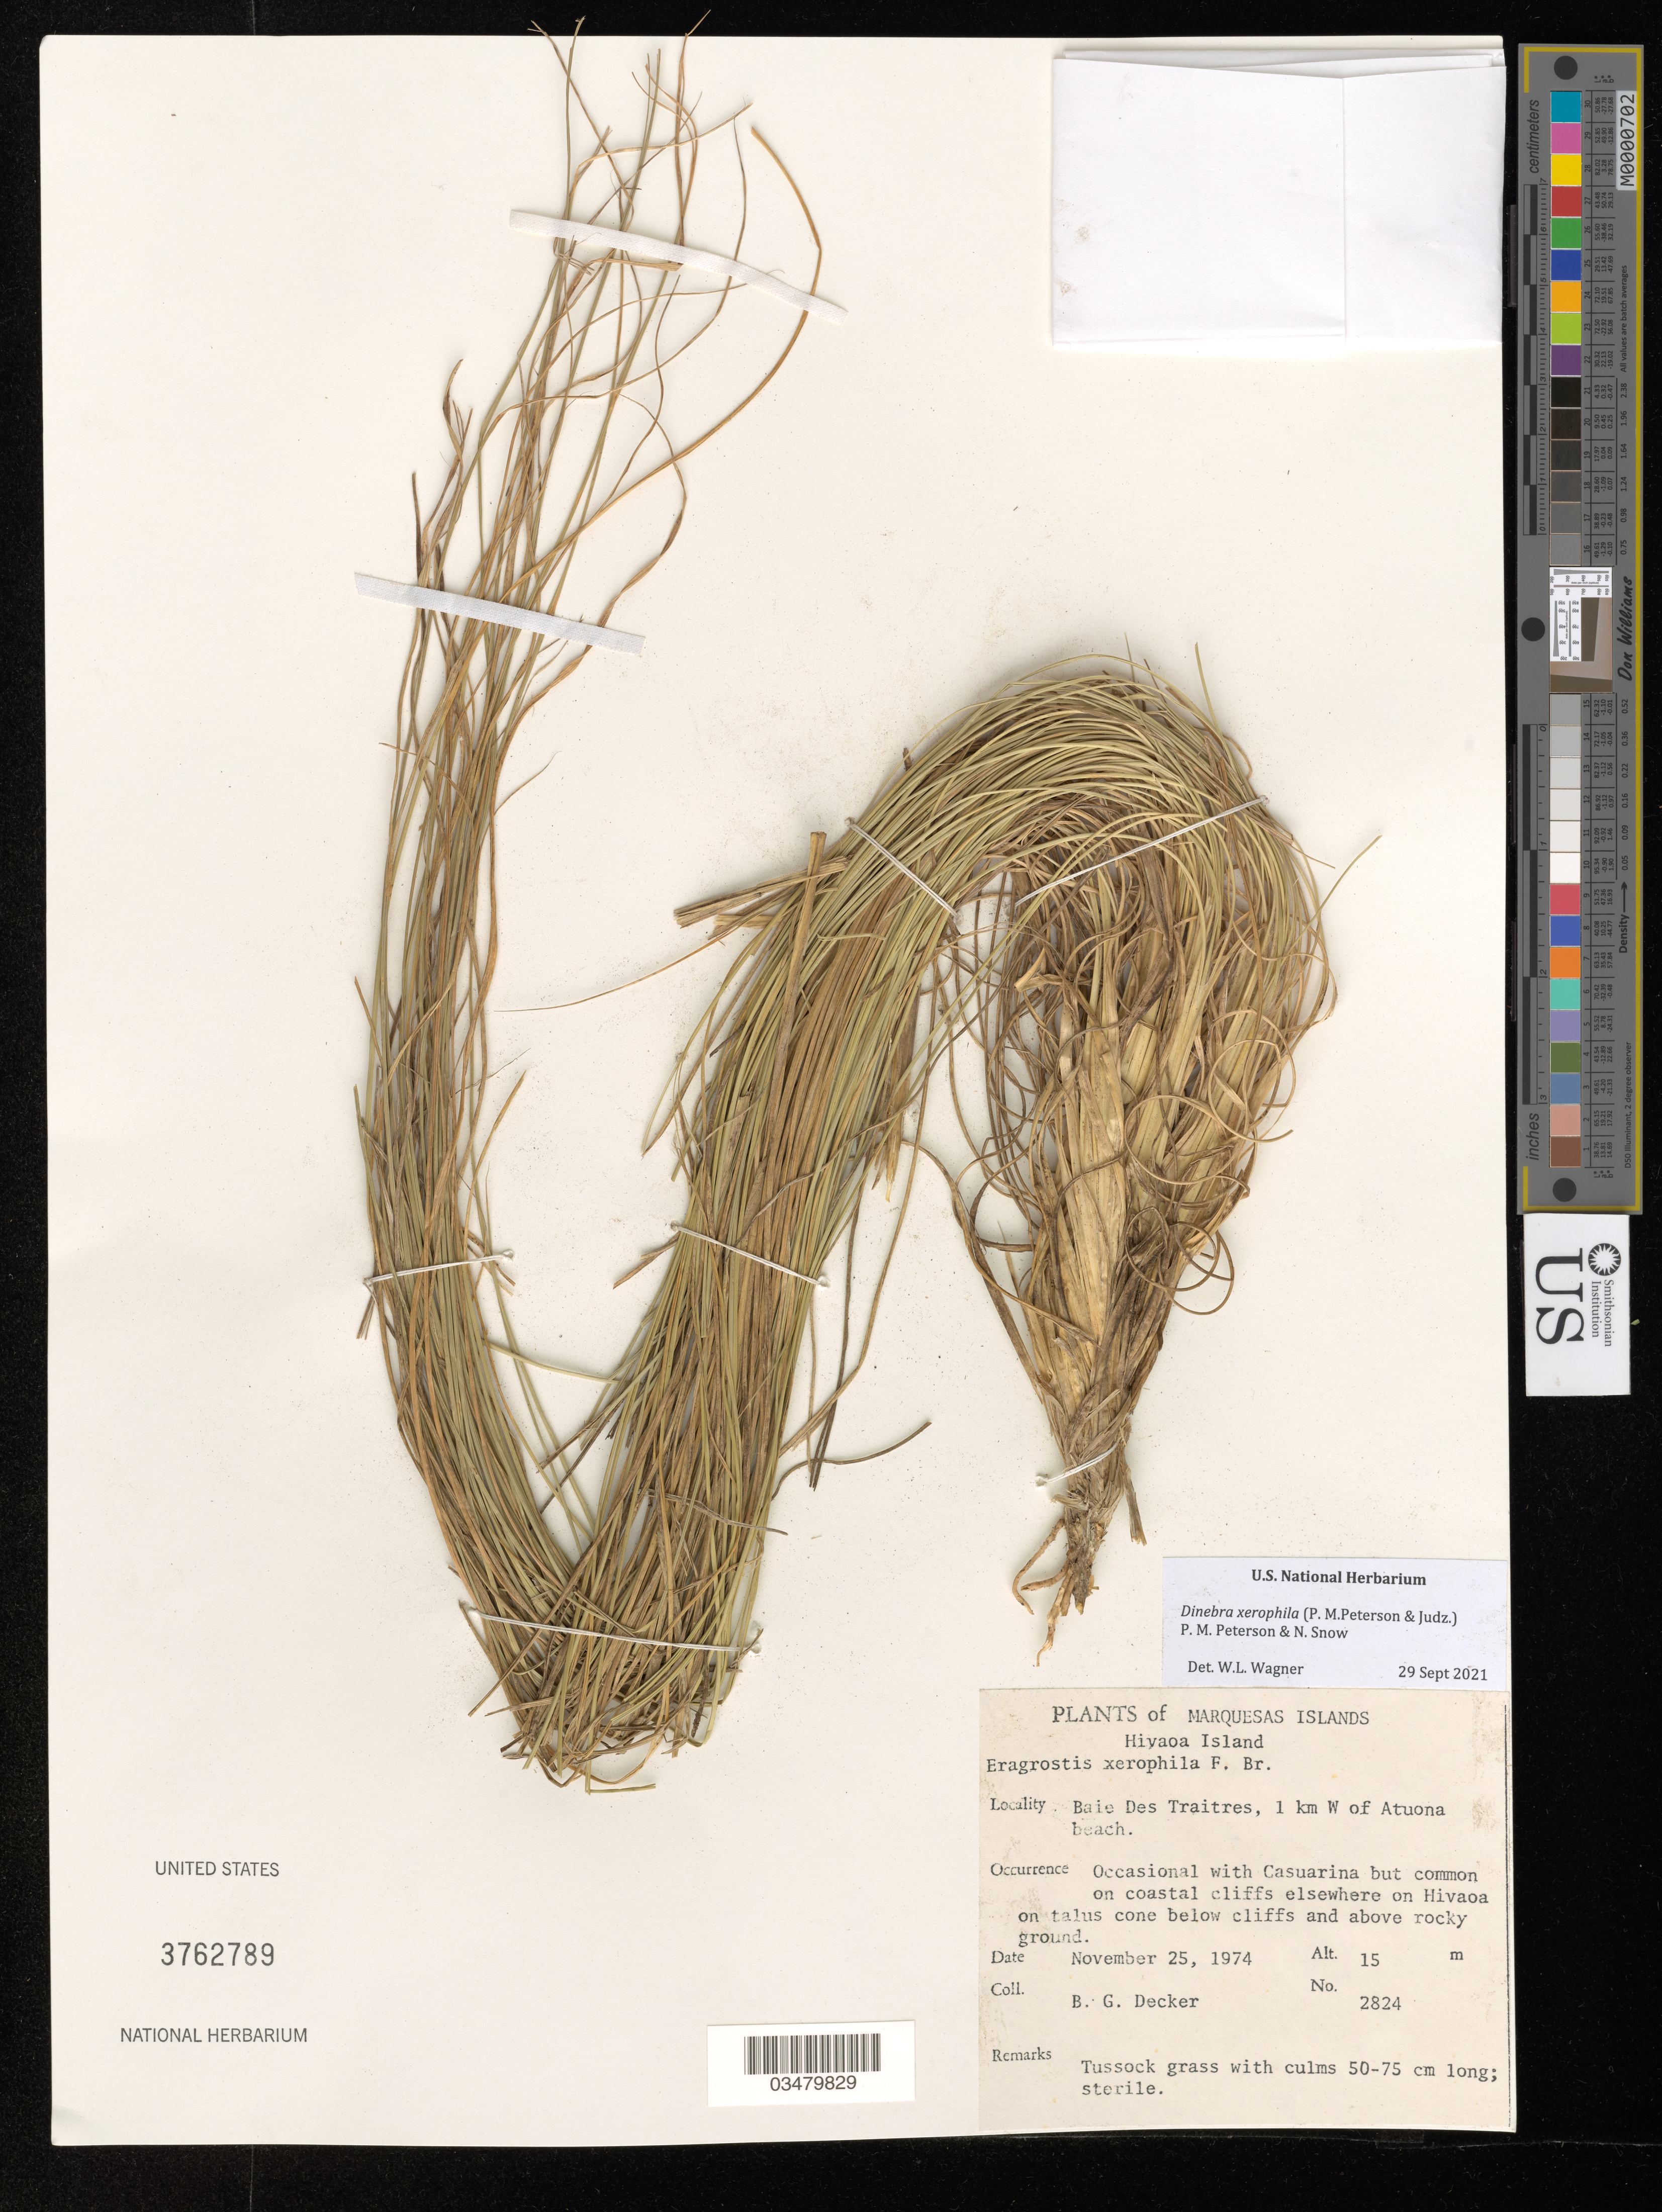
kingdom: Plantae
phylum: Tracheophyta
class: Liliopsida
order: Poales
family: Poaceae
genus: Dinebra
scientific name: Dinebra xerophila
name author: (P.M. Peterson & Judz.) P.M. Peterson & N. Snow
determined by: Wagner, W. L., (BOT), Smithsonian Institution - National Museum of Natural History (UNITED STATES)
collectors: B. G. Decker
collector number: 2824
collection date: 1974-11-25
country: French Polynesia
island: Hiva Oa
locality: Baie Des Traitres, 1 km W of Atuona beach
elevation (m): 15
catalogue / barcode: US 3762789